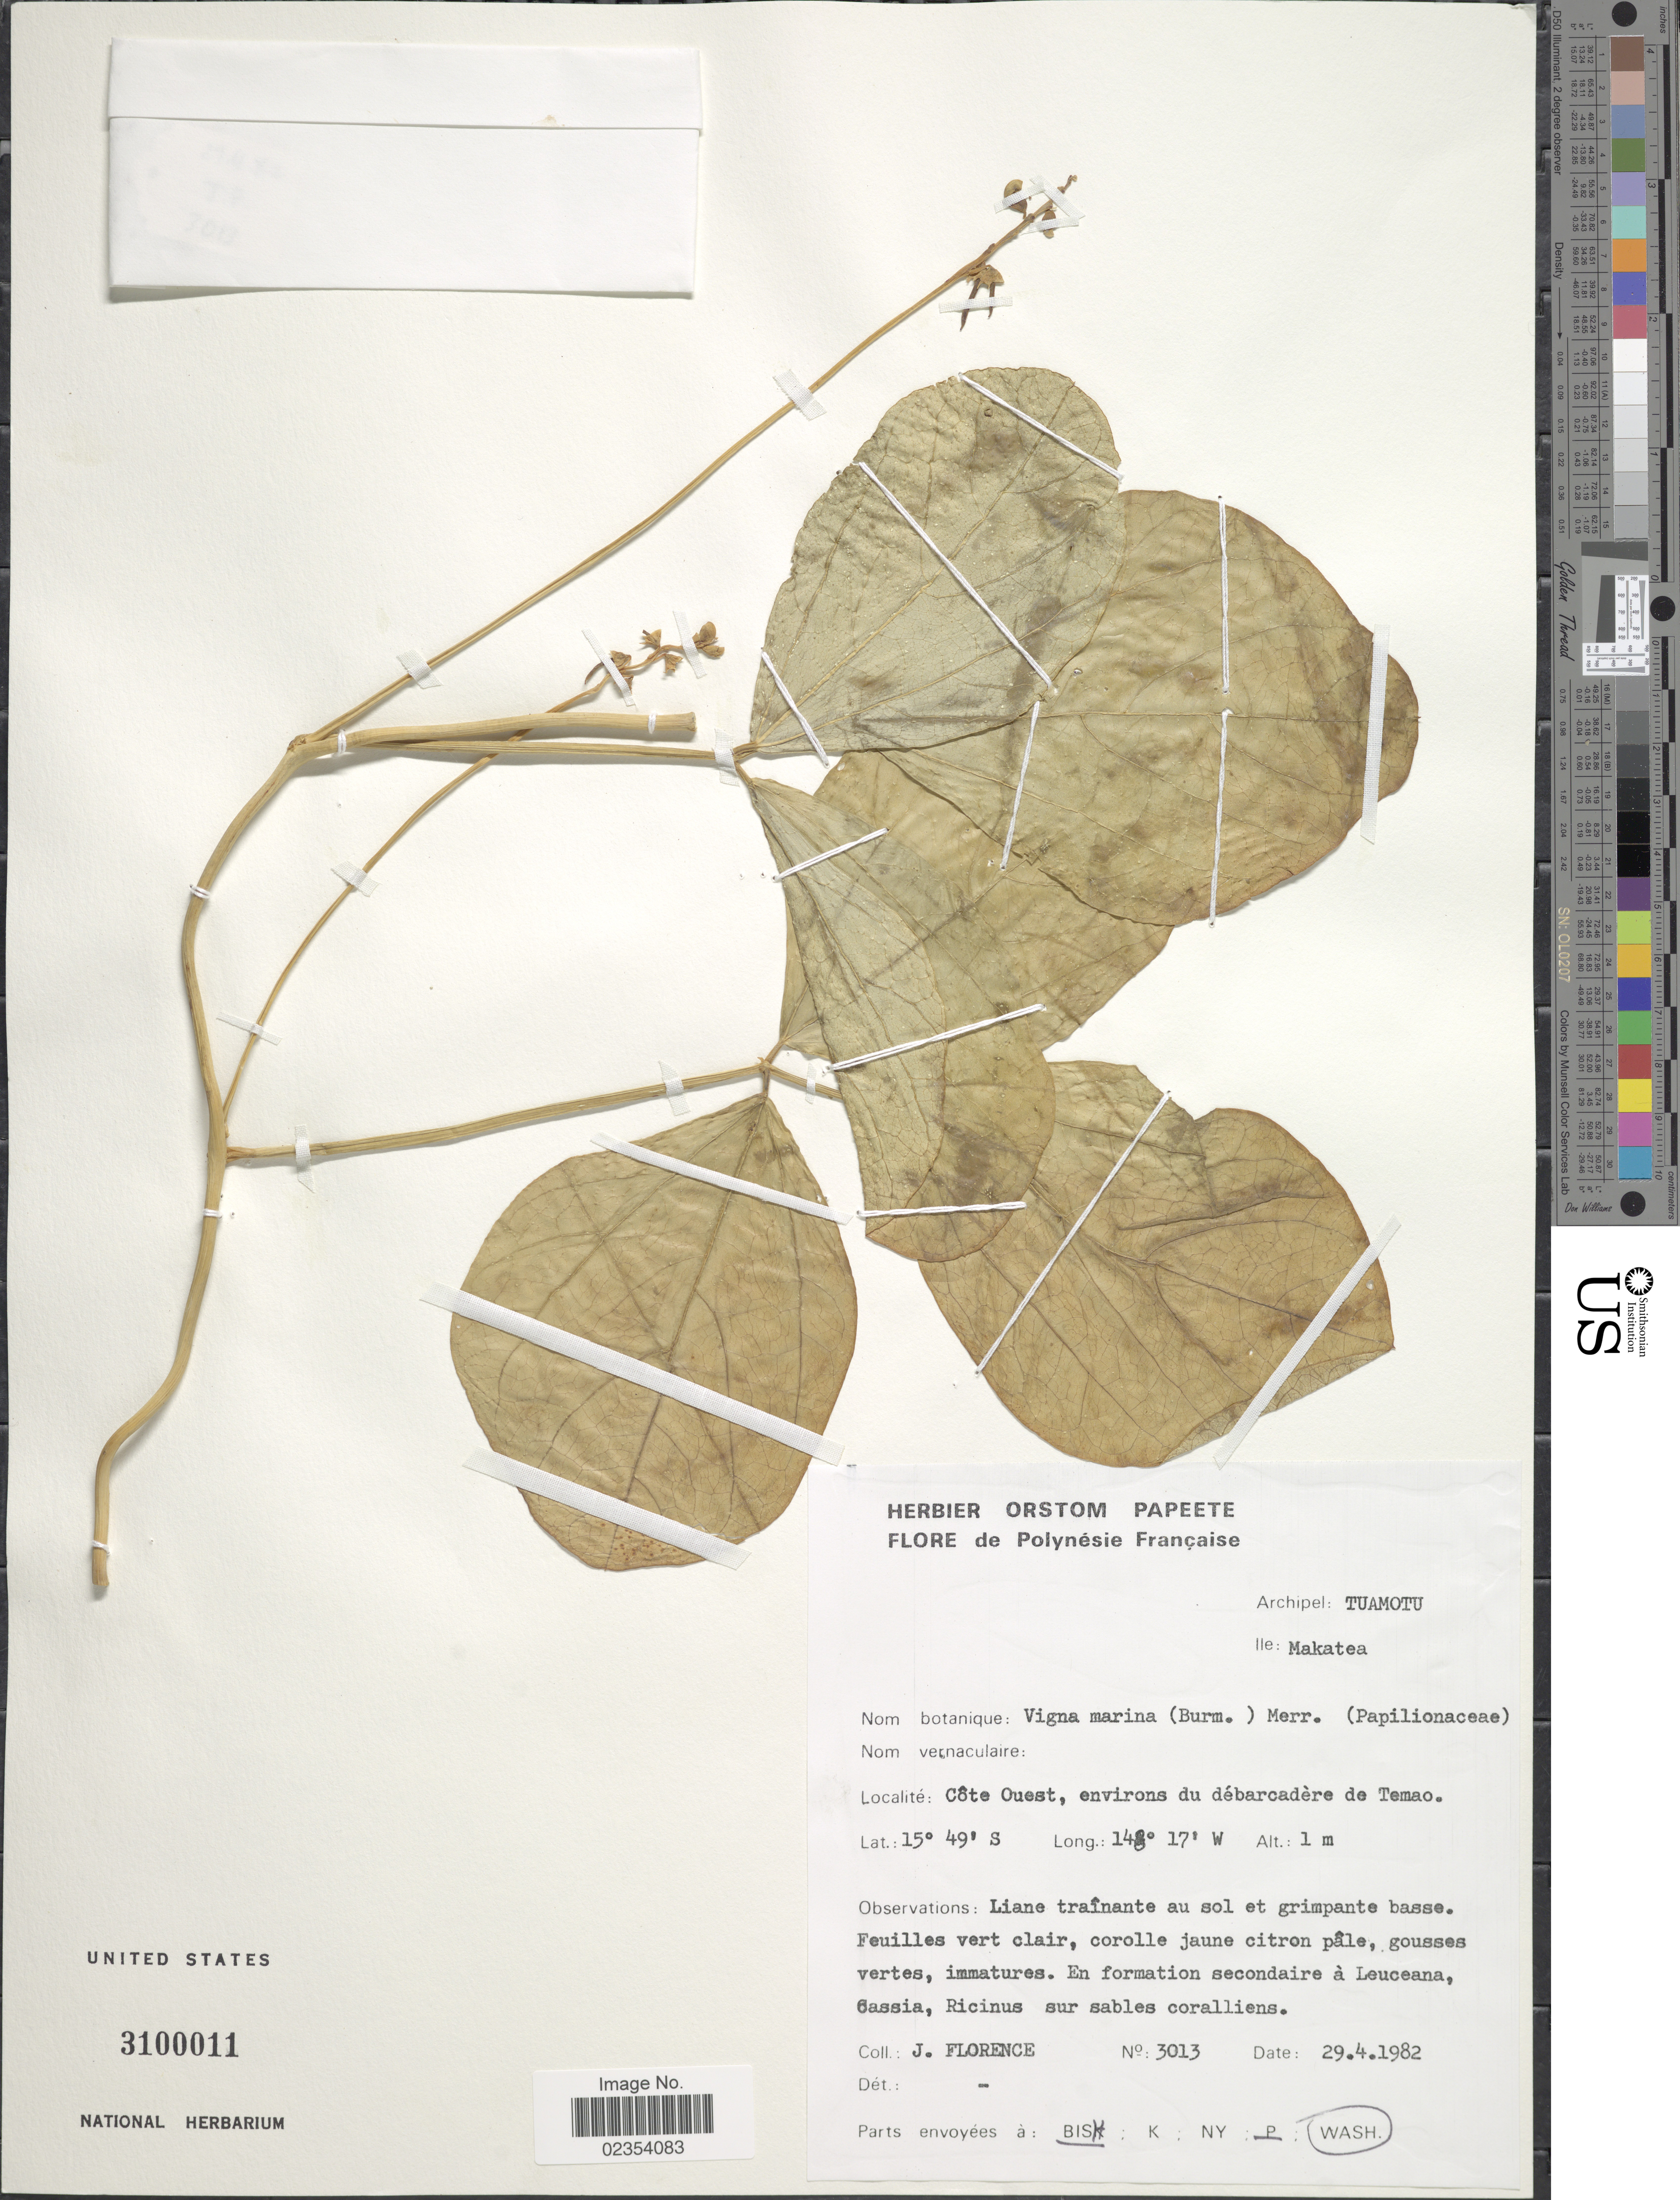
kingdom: Plantae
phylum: Tracheophyta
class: Magnoliopsida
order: Fabales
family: Fabaceae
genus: Vigna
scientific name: Vigna marina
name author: (Burm.) Merr.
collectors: J. Florence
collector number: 3013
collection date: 1982-04-29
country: French Polynesia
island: Makatea [Aurora]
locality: Archipel: Tuamotu. Ile: Makatea. Côte Ouest, environs du débarcadère de Temao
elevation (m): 1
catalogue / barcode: US 3100011